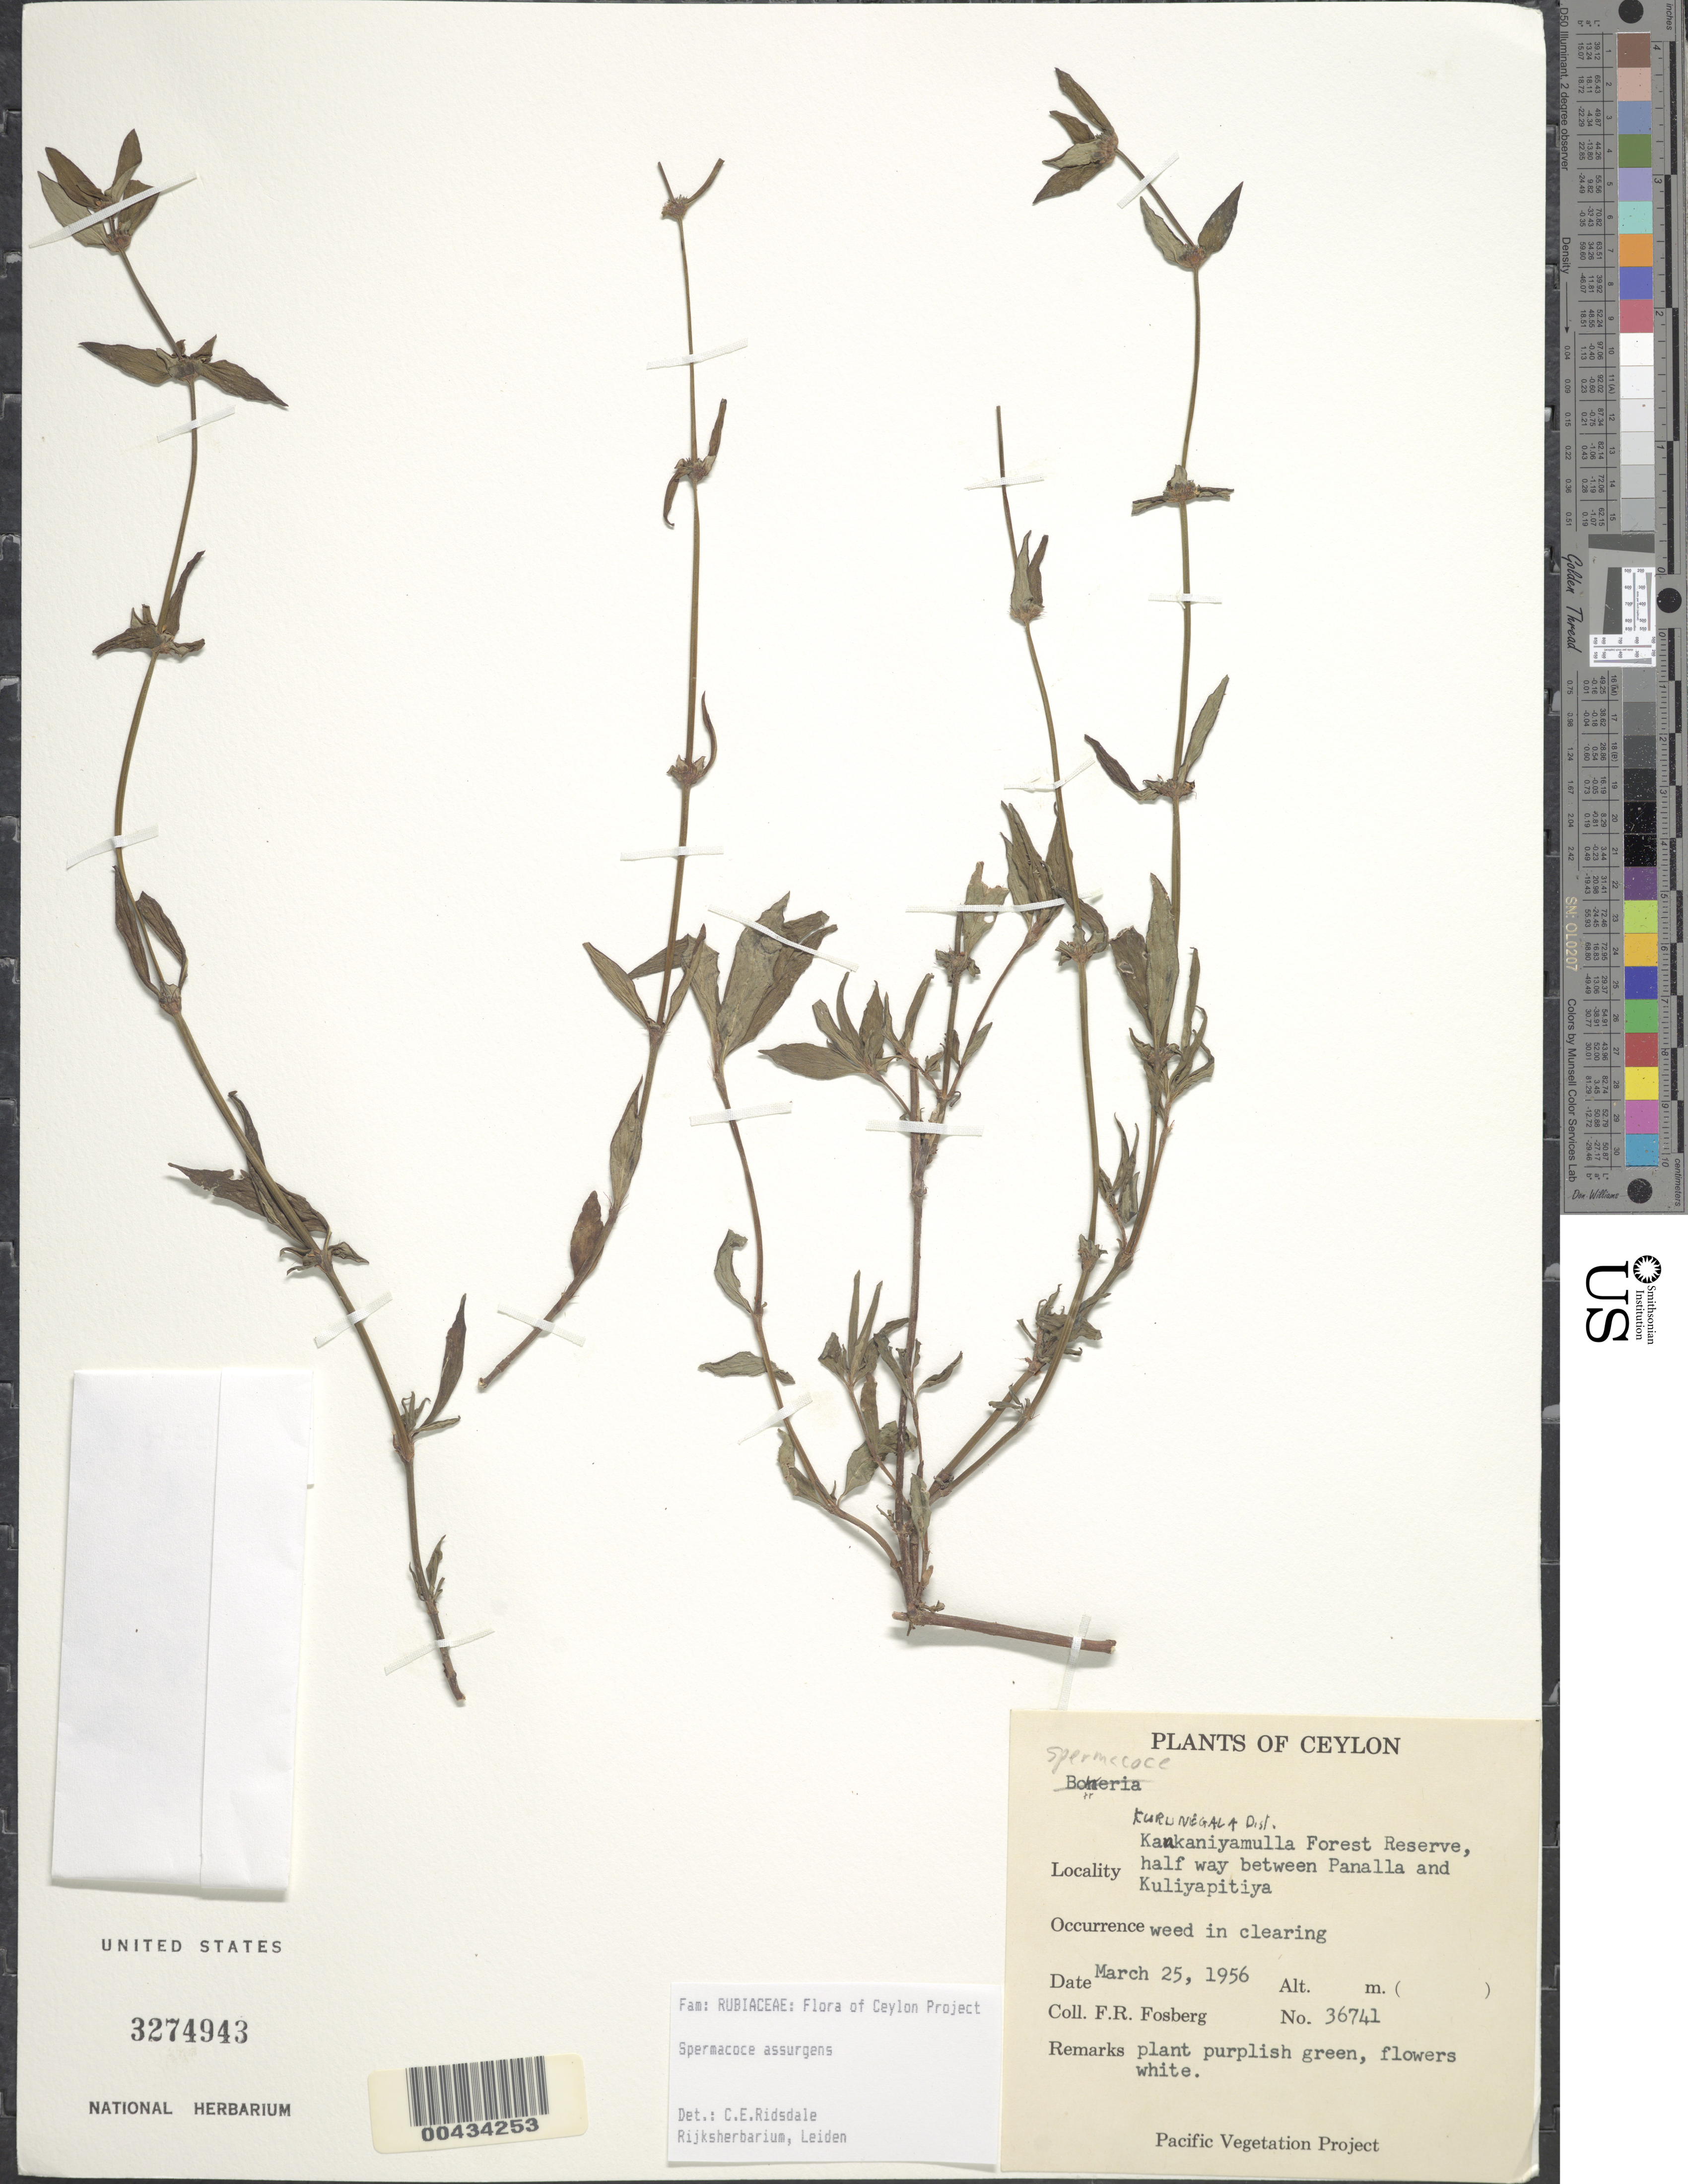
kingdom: Plantae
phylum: Tracheophyta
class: Magnoliopsida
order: Gentianales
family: Rubiaceae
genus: Spermacoce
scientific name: Spermacoce assurgens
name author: Ruiz & Pav.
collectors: F. R. Fosberg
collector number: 36741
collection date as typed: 25 Mar 1956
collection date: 1956-03-25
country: Sri Lanka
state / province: North Western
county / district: Kurunegala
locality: Kankaniyamulla FR, 1/2 between Panalla and Kuliyapitiya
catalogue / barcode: US 3274943